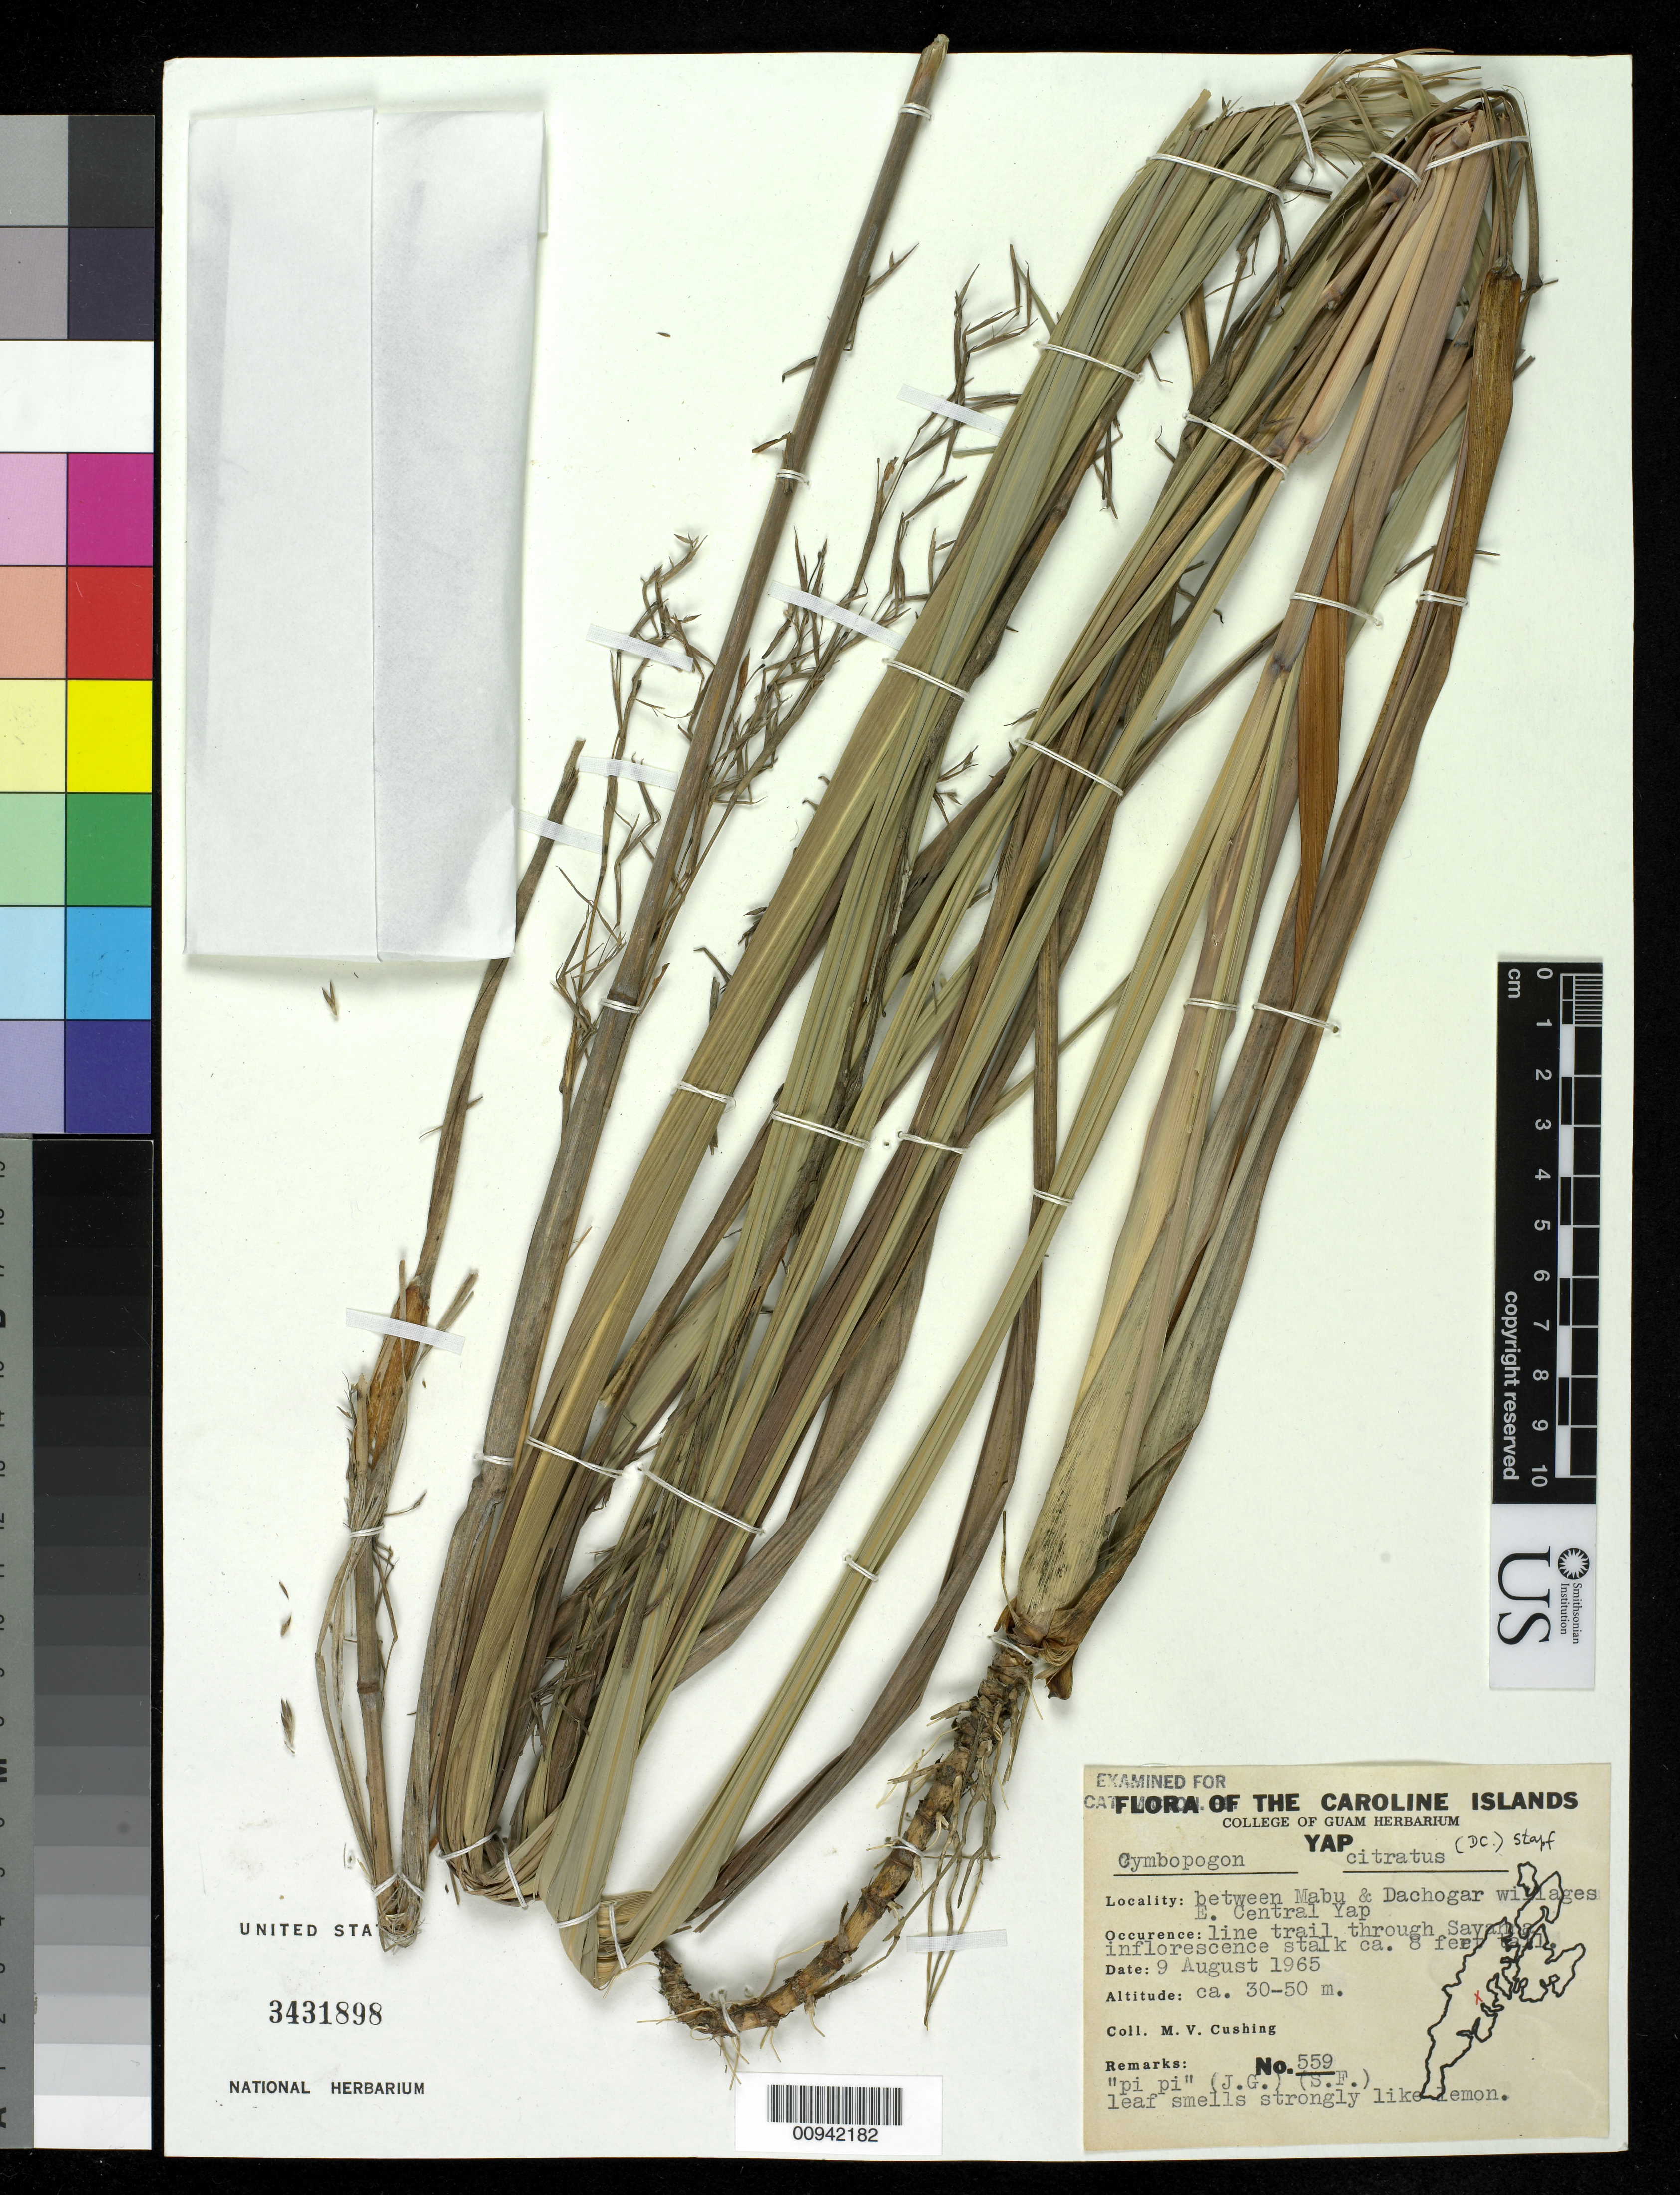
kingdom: Plantae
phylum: Tracheophyta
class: Liliopsida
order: Poales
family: Poaceae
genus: Cymbopogon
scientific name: Cymbopogon citratus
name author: (DC.) Stapf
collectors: M. V. Cushing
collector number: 559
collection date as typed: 09 Aug 1965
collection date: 1965-08-09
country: Micronesia, Federated States of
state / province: Yap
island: Yap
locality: E. Cedntral Yap, between Mabu and Dchogar villages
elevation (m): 30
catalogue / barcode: US 3431898